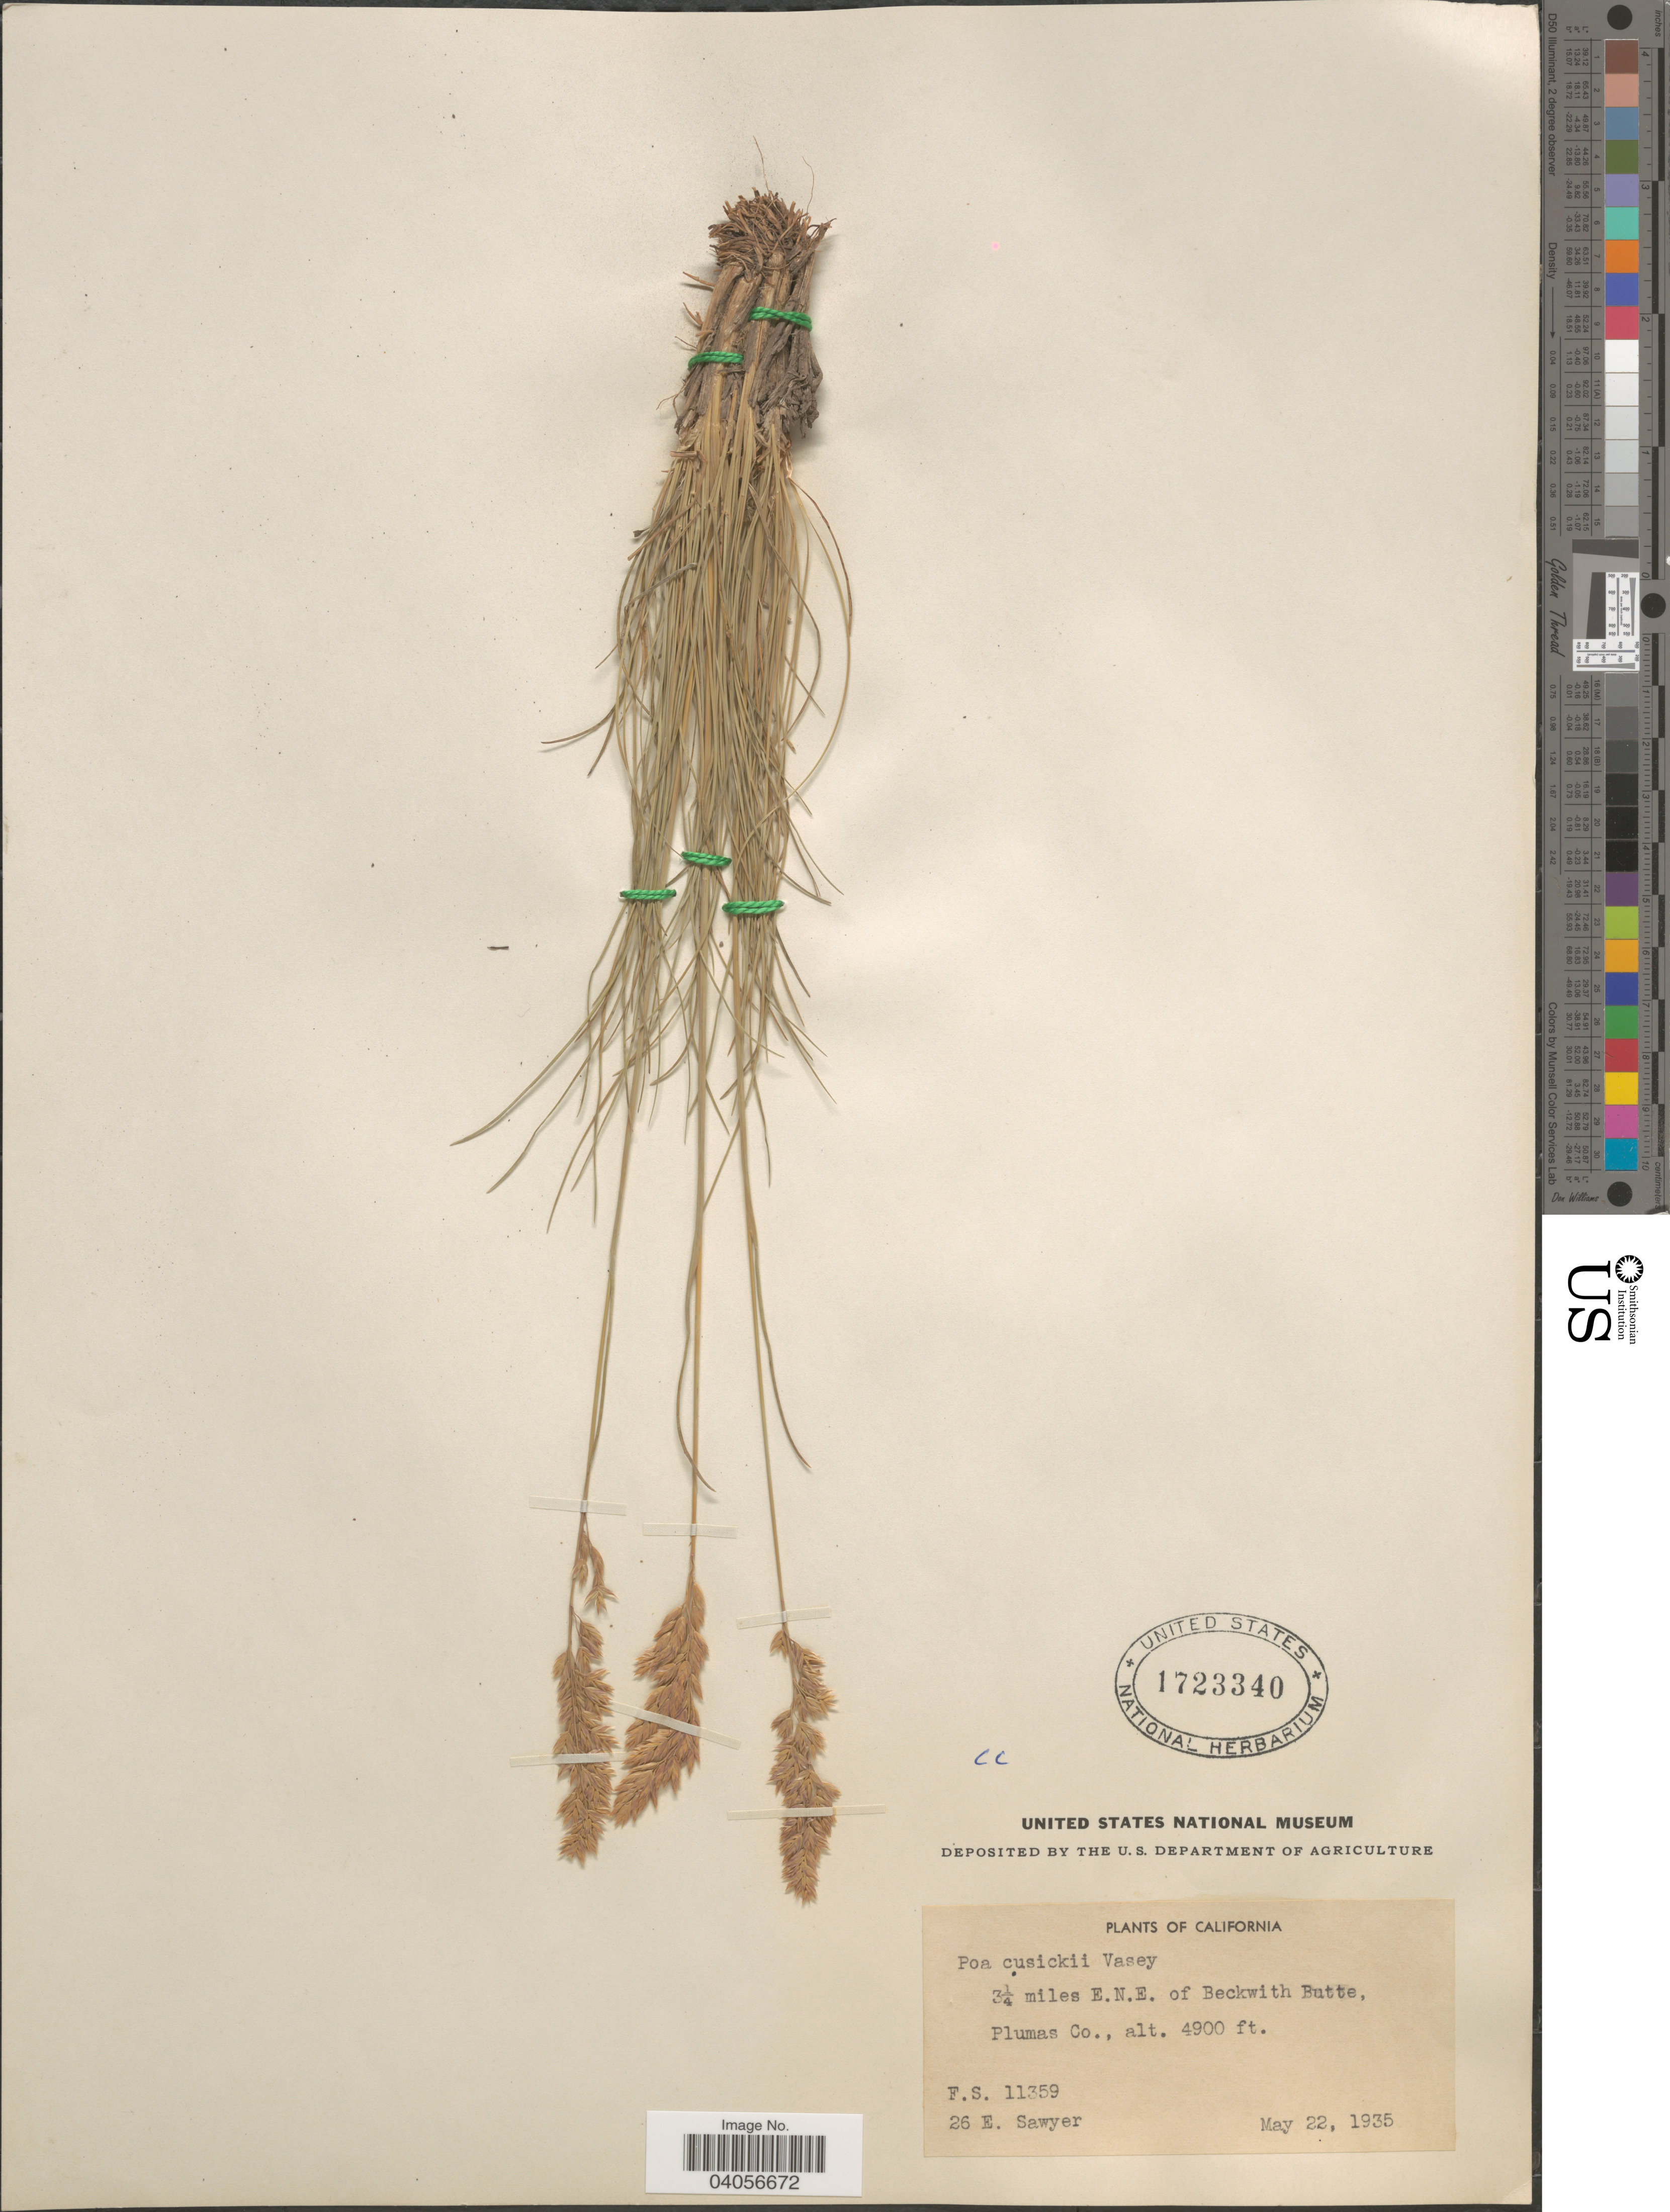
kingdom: Plantae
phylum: Tracheophyta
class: Liliopsida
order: Poales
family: Poaceae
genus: Poa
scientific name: Poa cusickii subsp. cusickii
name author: Vasey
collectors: E. Sawyer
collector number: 26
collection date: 1935-05-22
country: United States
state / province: California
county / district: Plumas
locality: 3¼ miles E.N.E. of Beckwith Butte, Plumas Co.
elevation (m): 1494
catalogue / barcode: US 1723340